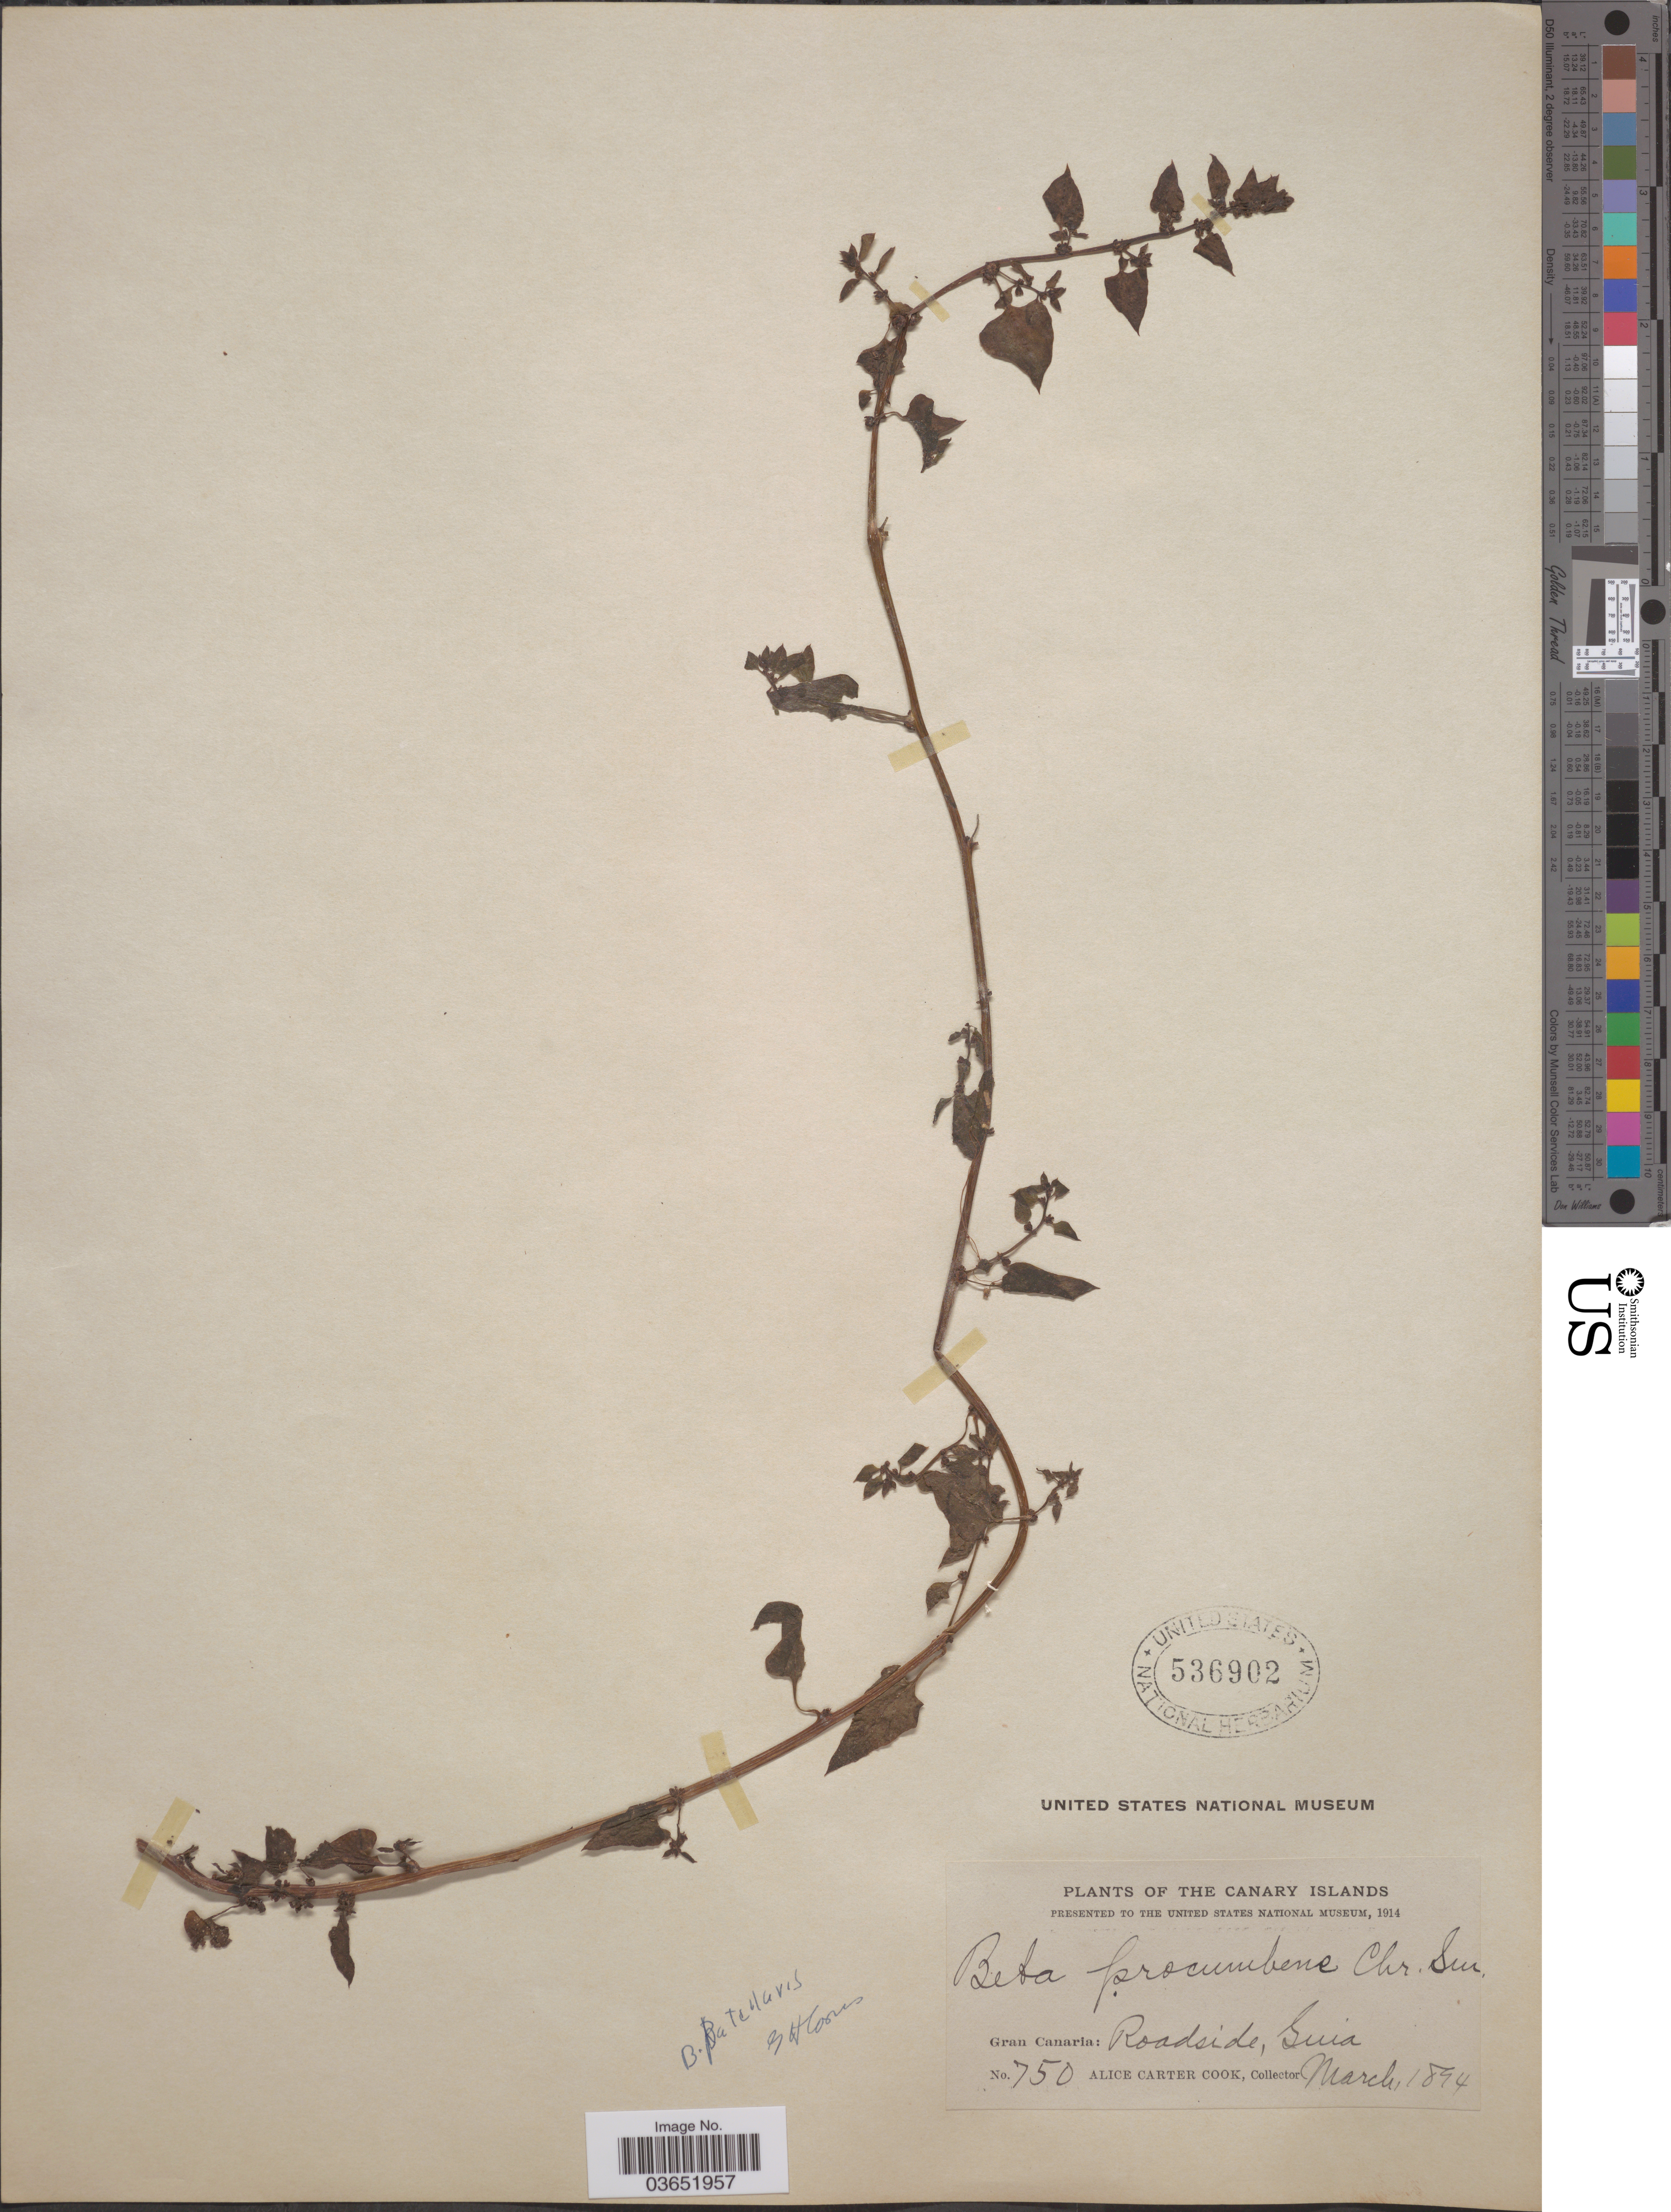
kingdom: Plantae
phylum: Tracheophyta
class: Magnoliopsida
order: Caryophyllales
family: Amaranthaceae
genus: Patellifolia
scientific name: Patellifolia procumbens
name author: (C. Sm. ex Hornem.) A.J. Scott et al.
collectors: Alice C. Cook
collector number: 750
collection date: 1894-03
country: Spain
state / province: Canarias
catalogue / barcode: US 536902